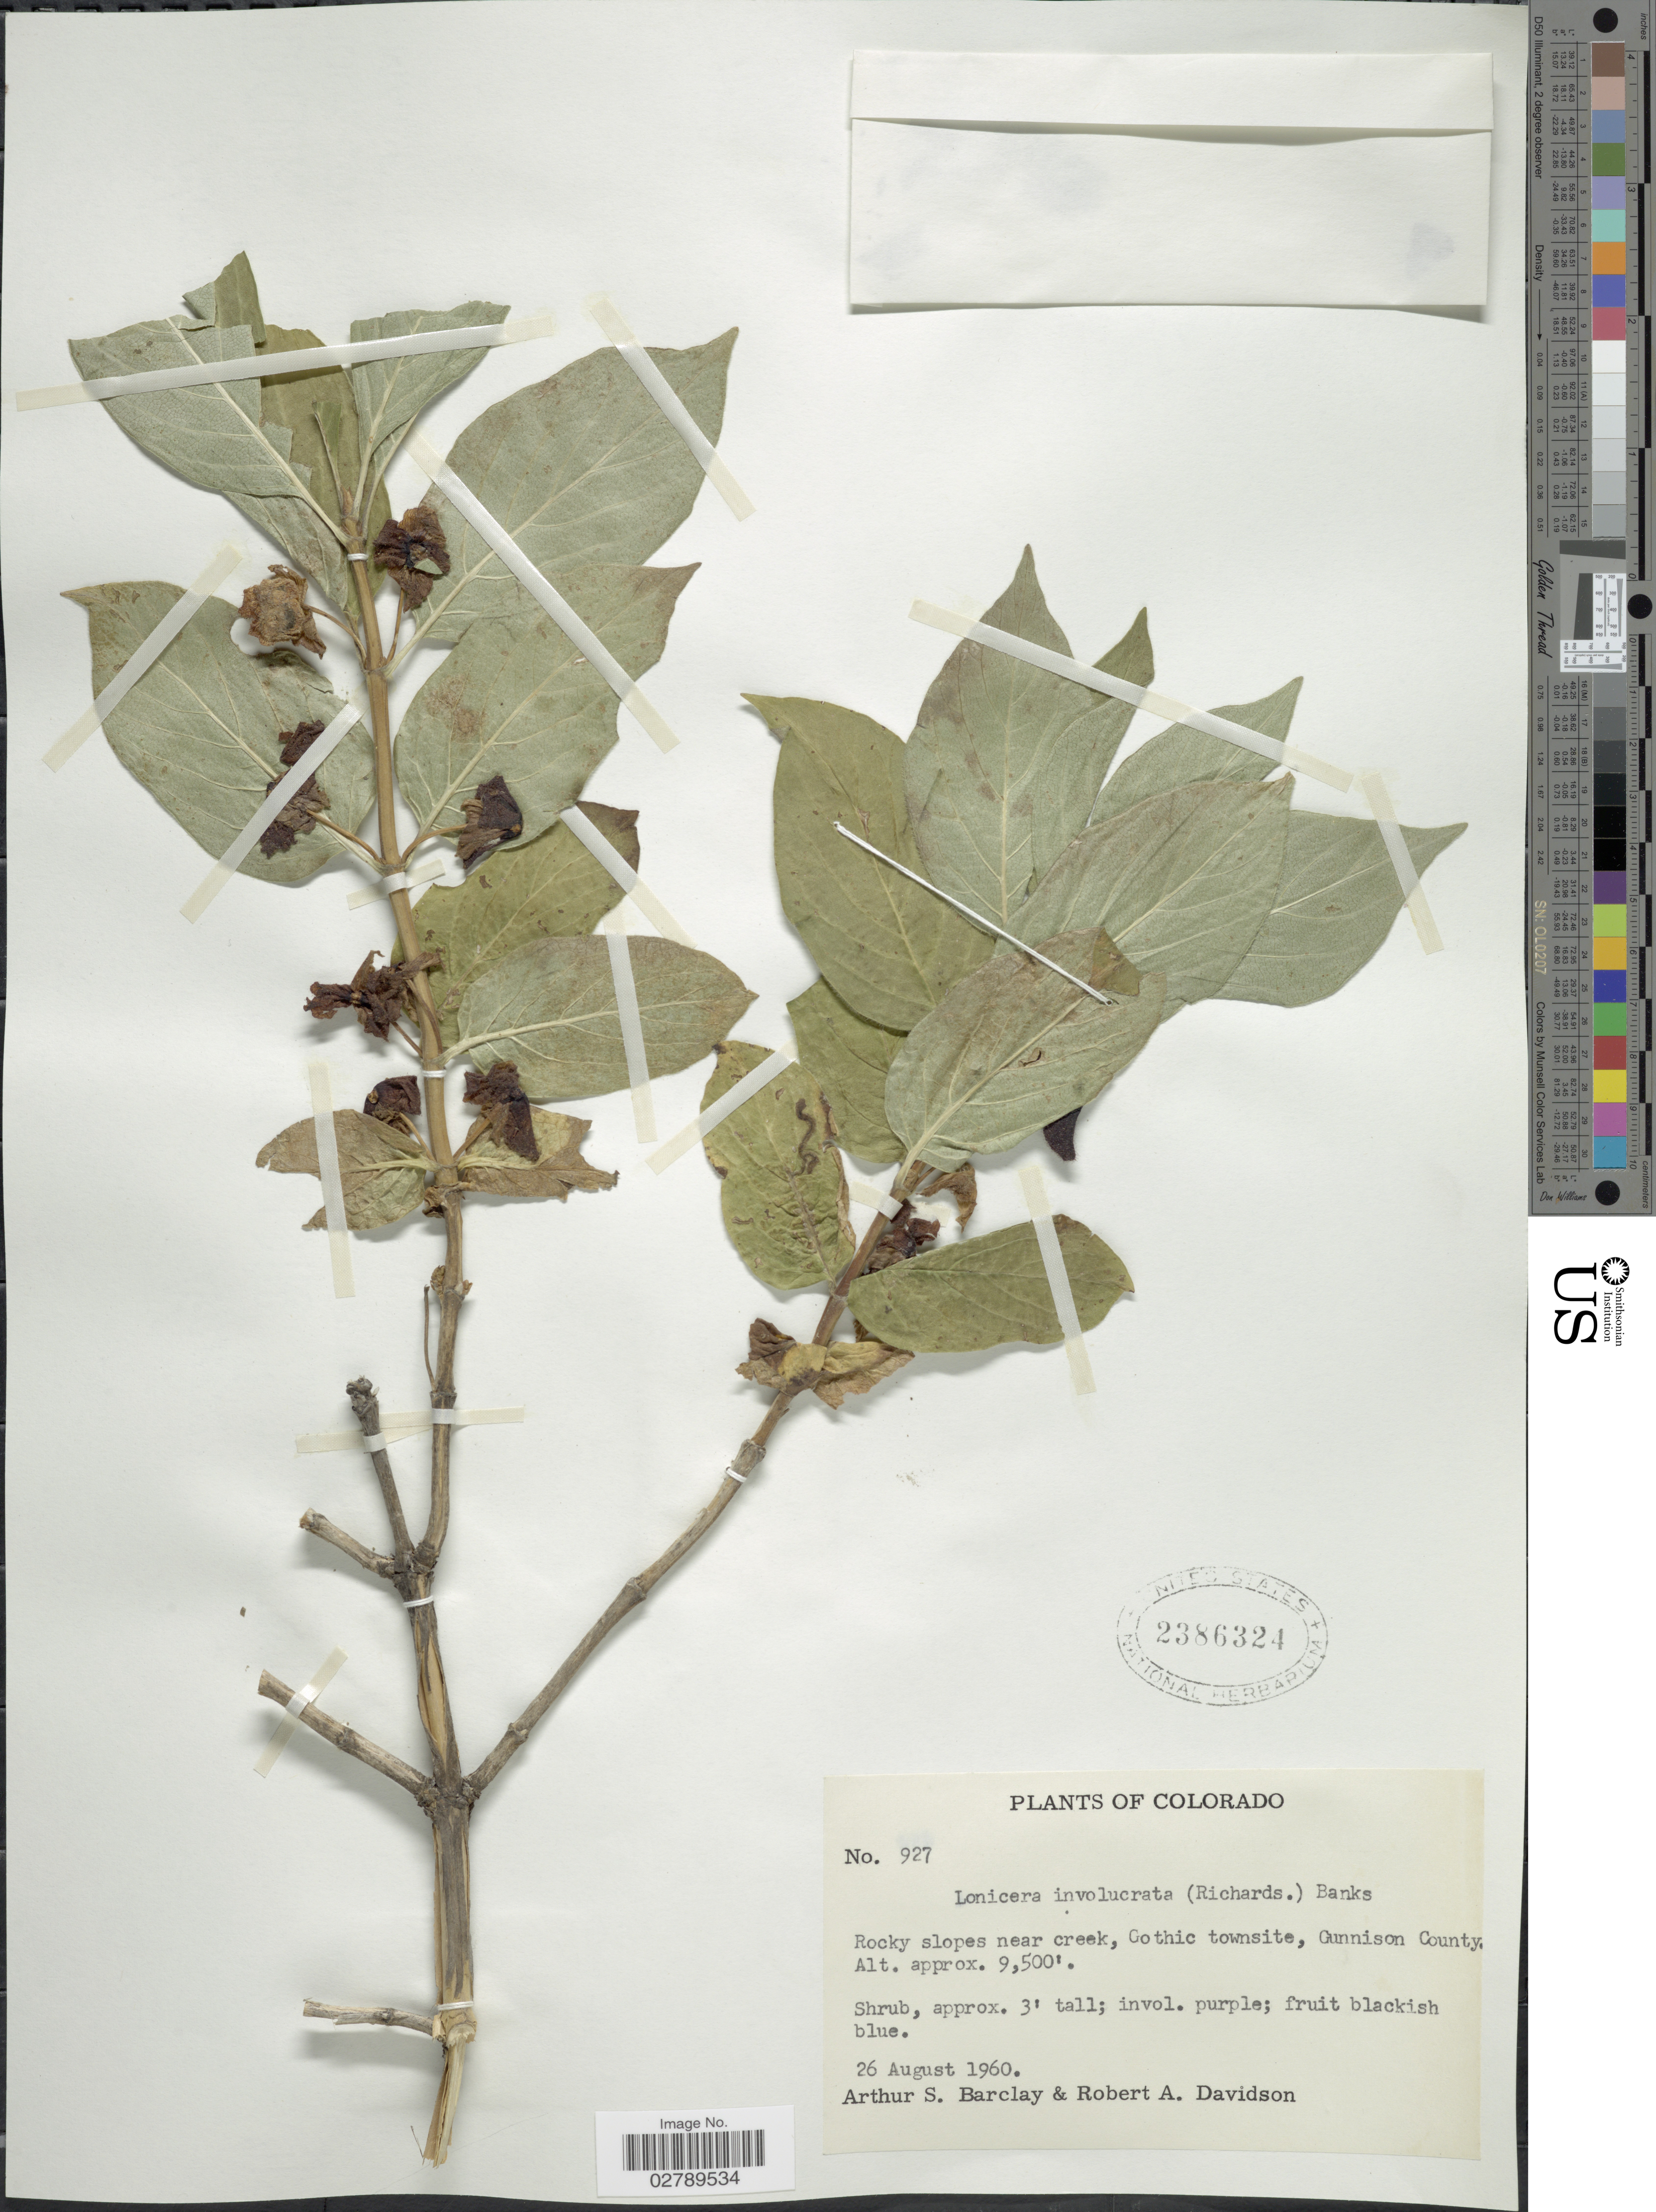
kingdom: Plantae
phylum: Tracheophyta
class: Magnoliopsida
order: Dipsacales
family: Caprifoliaceae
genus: Lonicera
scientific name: Lonicera involucrata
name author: (Richardson) Banks ex Spreng.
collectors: A. S. Barclay & R. A. Davidson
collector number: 927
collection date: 1960-08-26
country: United States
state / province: Colorado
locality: Rocky slopes near creek, Gothic townsite, Gunnison County.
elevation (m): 2896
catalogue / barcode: US 2386324